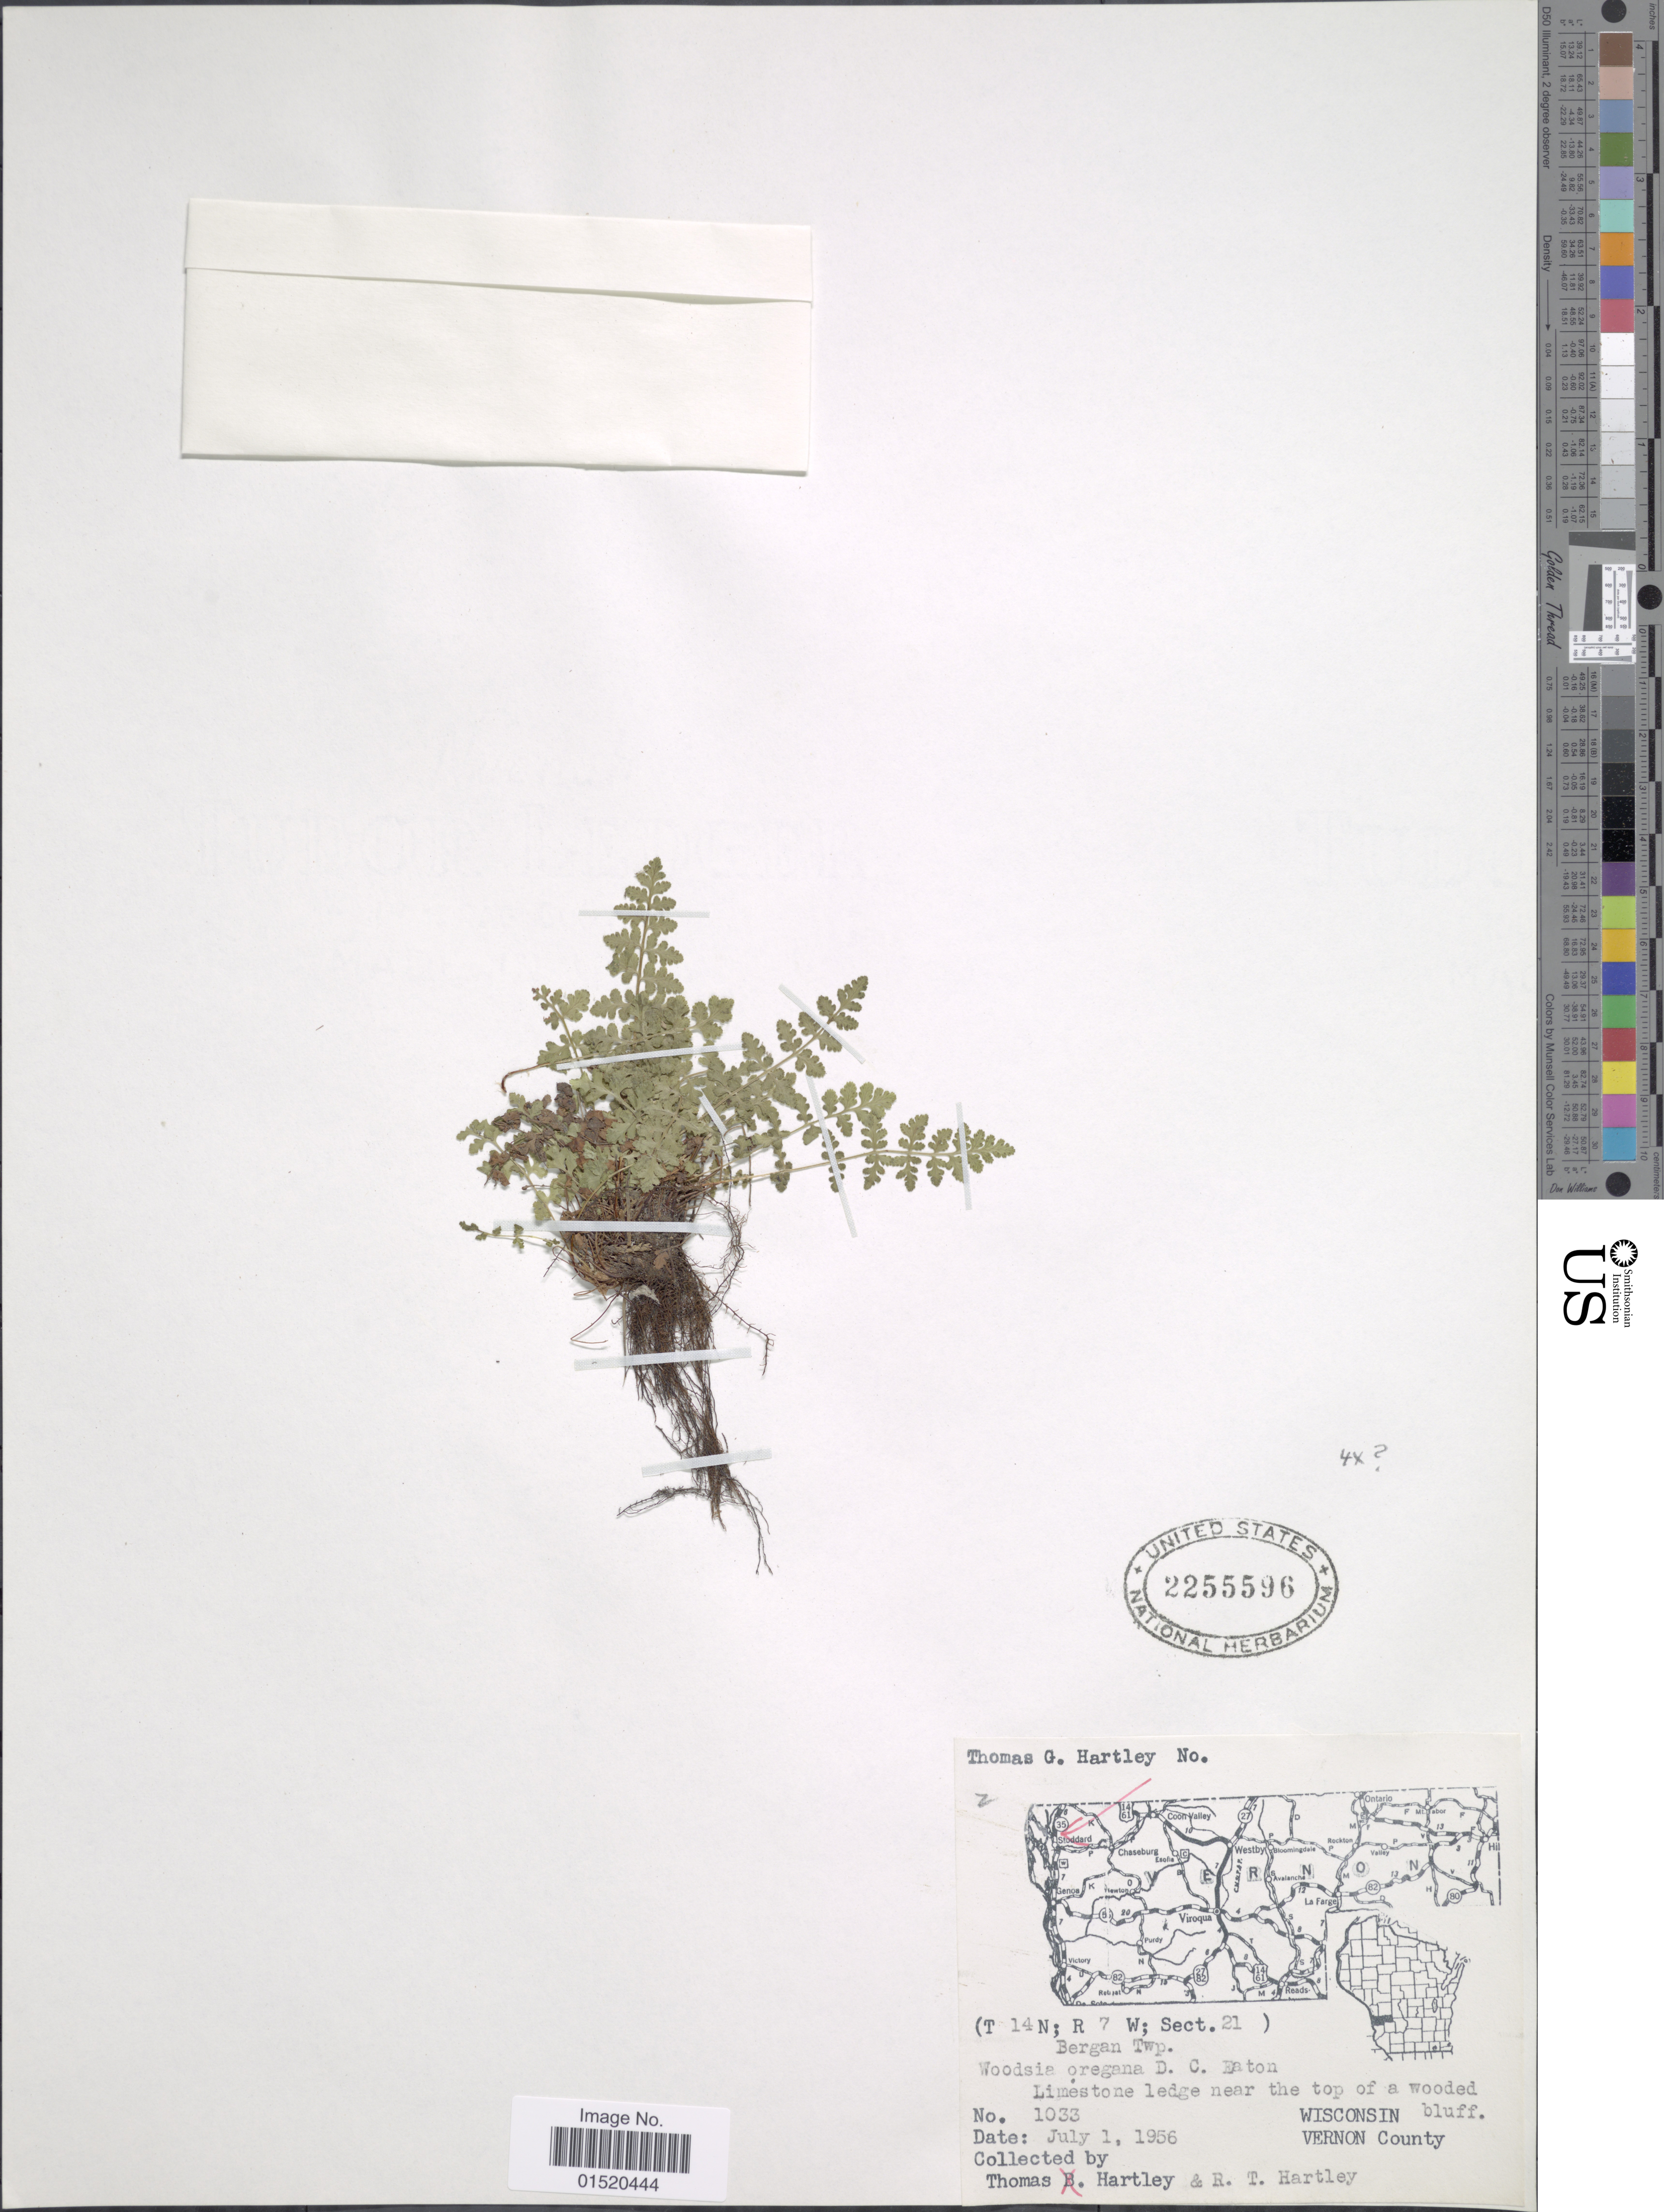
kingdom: Plantae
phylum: Tracheophyta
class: Polypodiopsida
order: Polypodiales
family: Woodsiaceae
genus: Woodsia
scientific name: Woodsia oregana var. cathcartiana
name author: (B.L. Rob.) C.V. Morton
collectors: T. G. Hartley & R. T. Hartley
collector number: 1033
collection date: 1956-07-01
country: United States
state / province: Wisconsin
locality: Limestone ledge near the top of a wooded Wisconsin bluff, Vernon County, (T 14N; R 7 W; Sect 21) Bergan Twp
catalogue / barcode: US 2255596